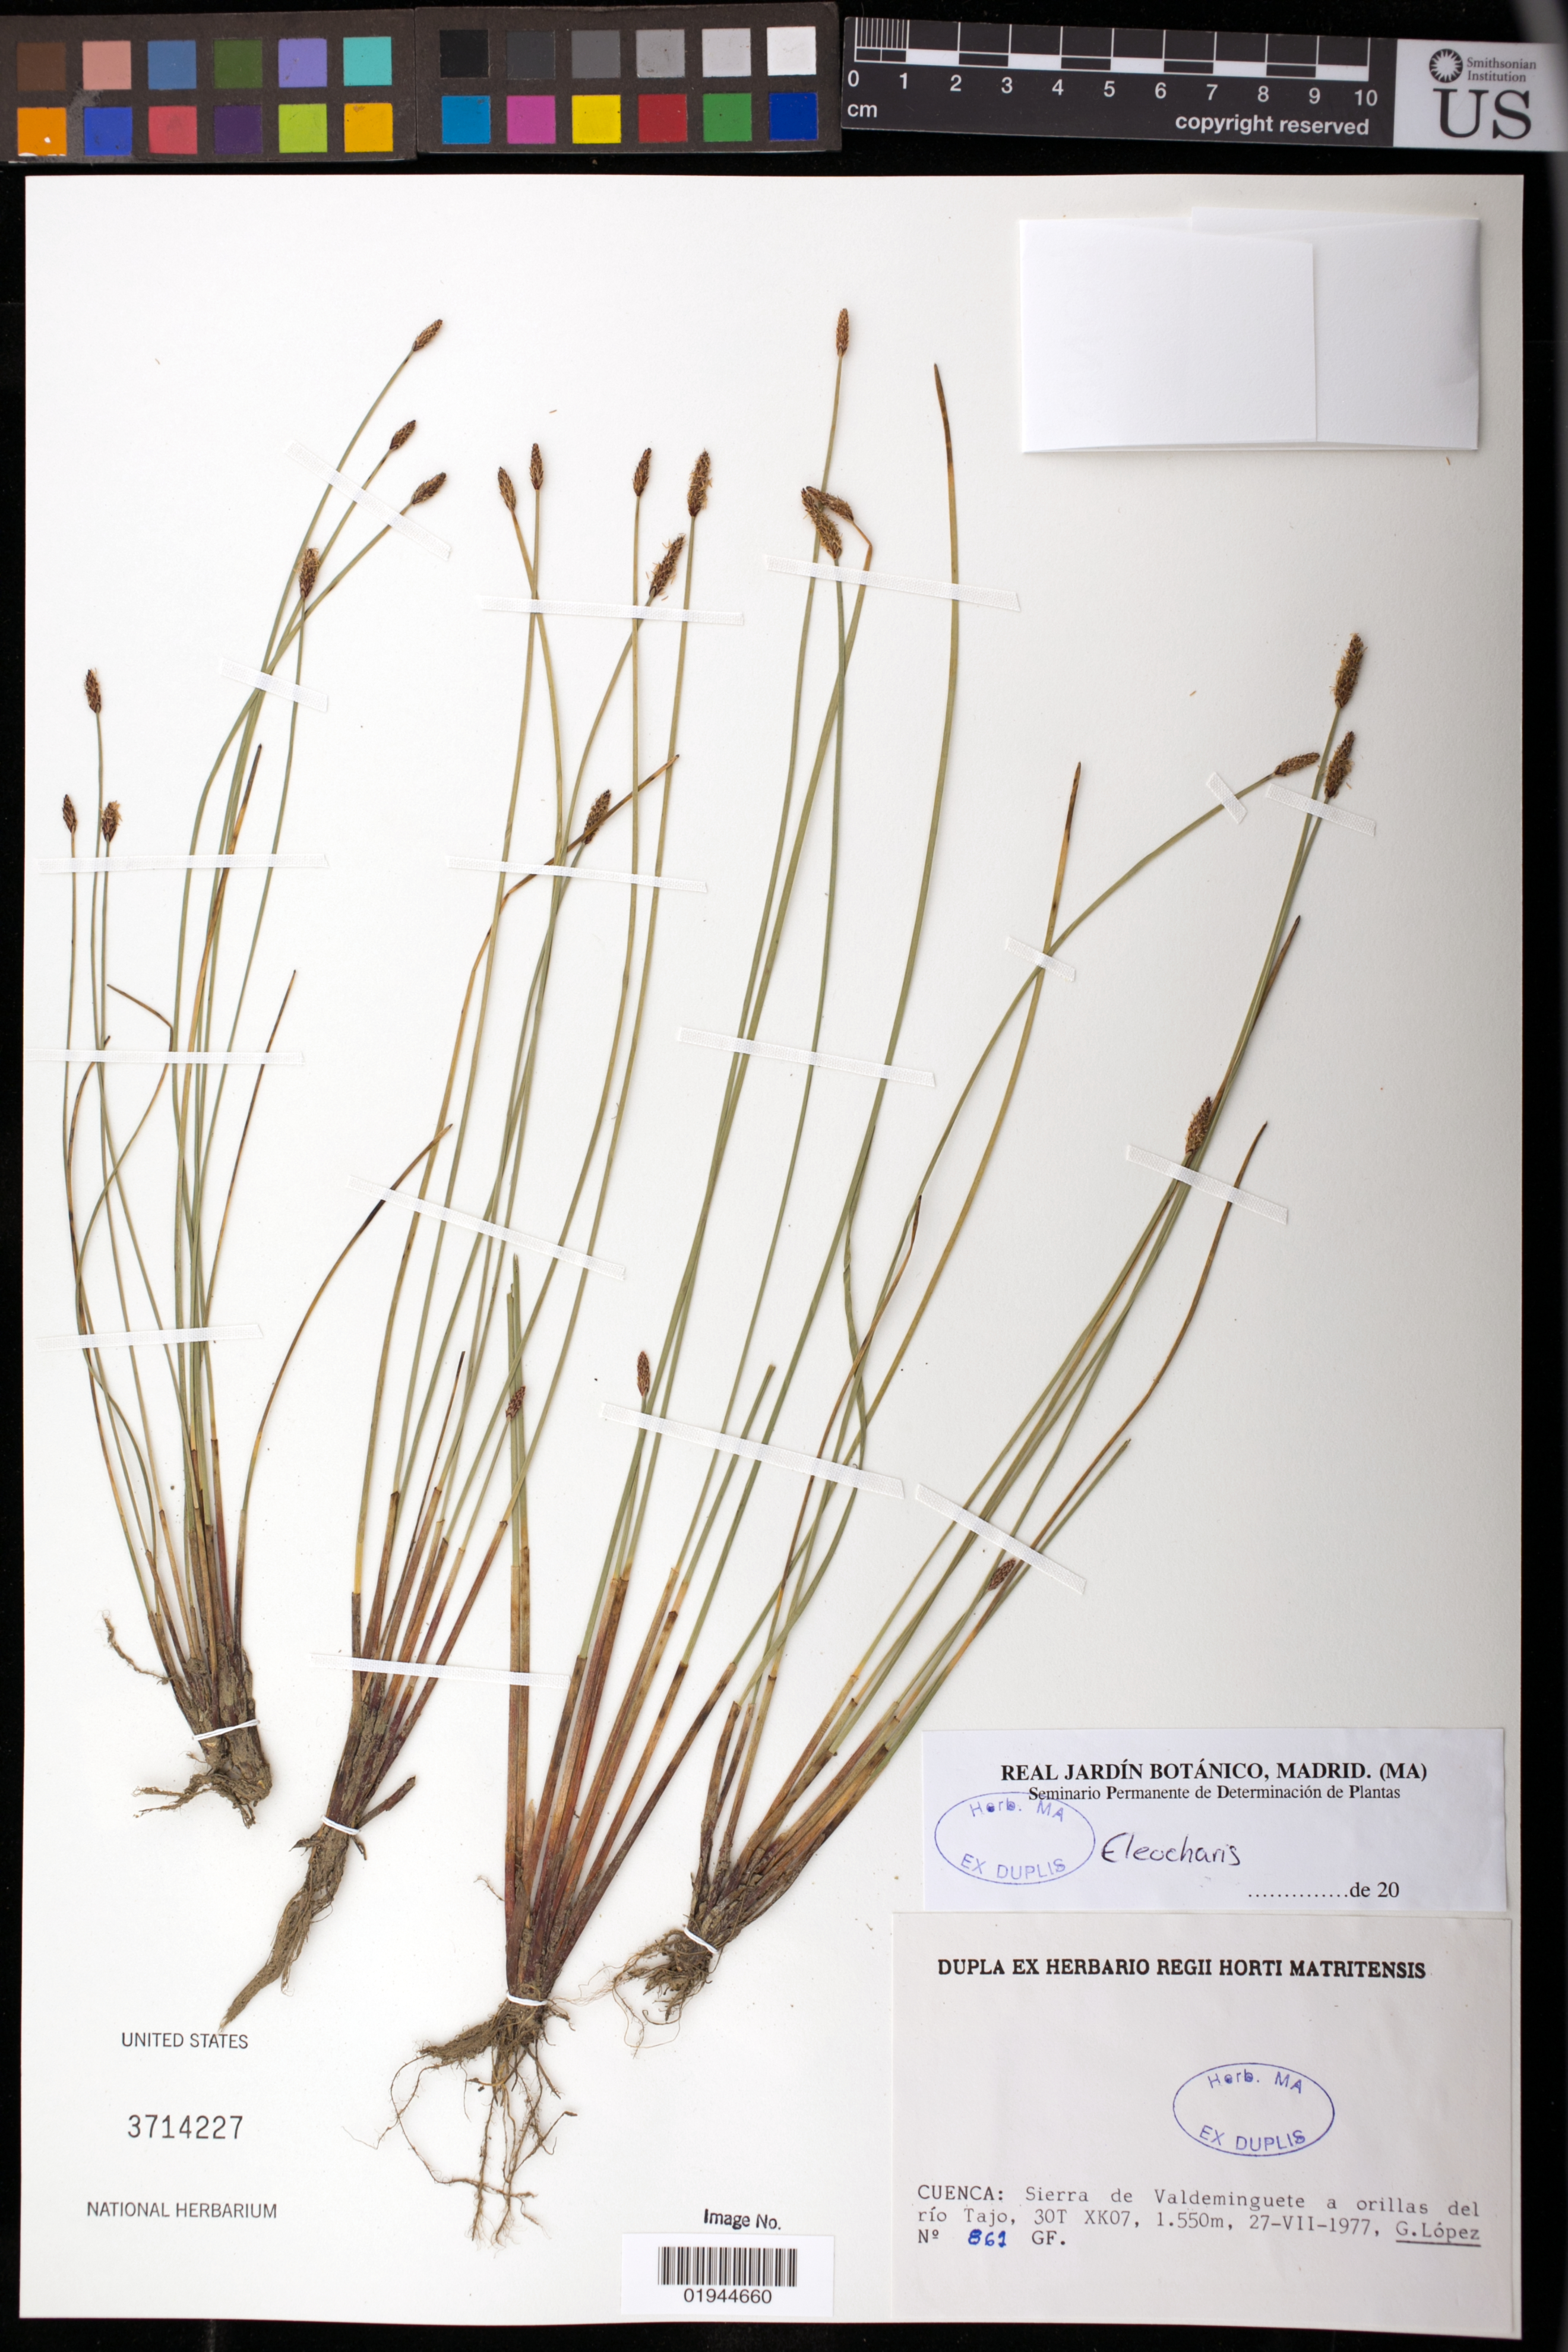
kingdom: Plantae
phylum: Tracheophyta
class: Liliopsida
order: Poales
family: Cyperaceae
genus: Eleocharis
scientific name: Eleocharis sp.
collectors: G. López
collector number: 861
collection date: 1977-07-27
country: Spain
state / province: Castilla-La Mancha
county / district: Cuenca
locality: Sierra de Valdeminguete a orillas del rio Tajo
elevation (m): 1550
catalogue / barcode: US 3714227